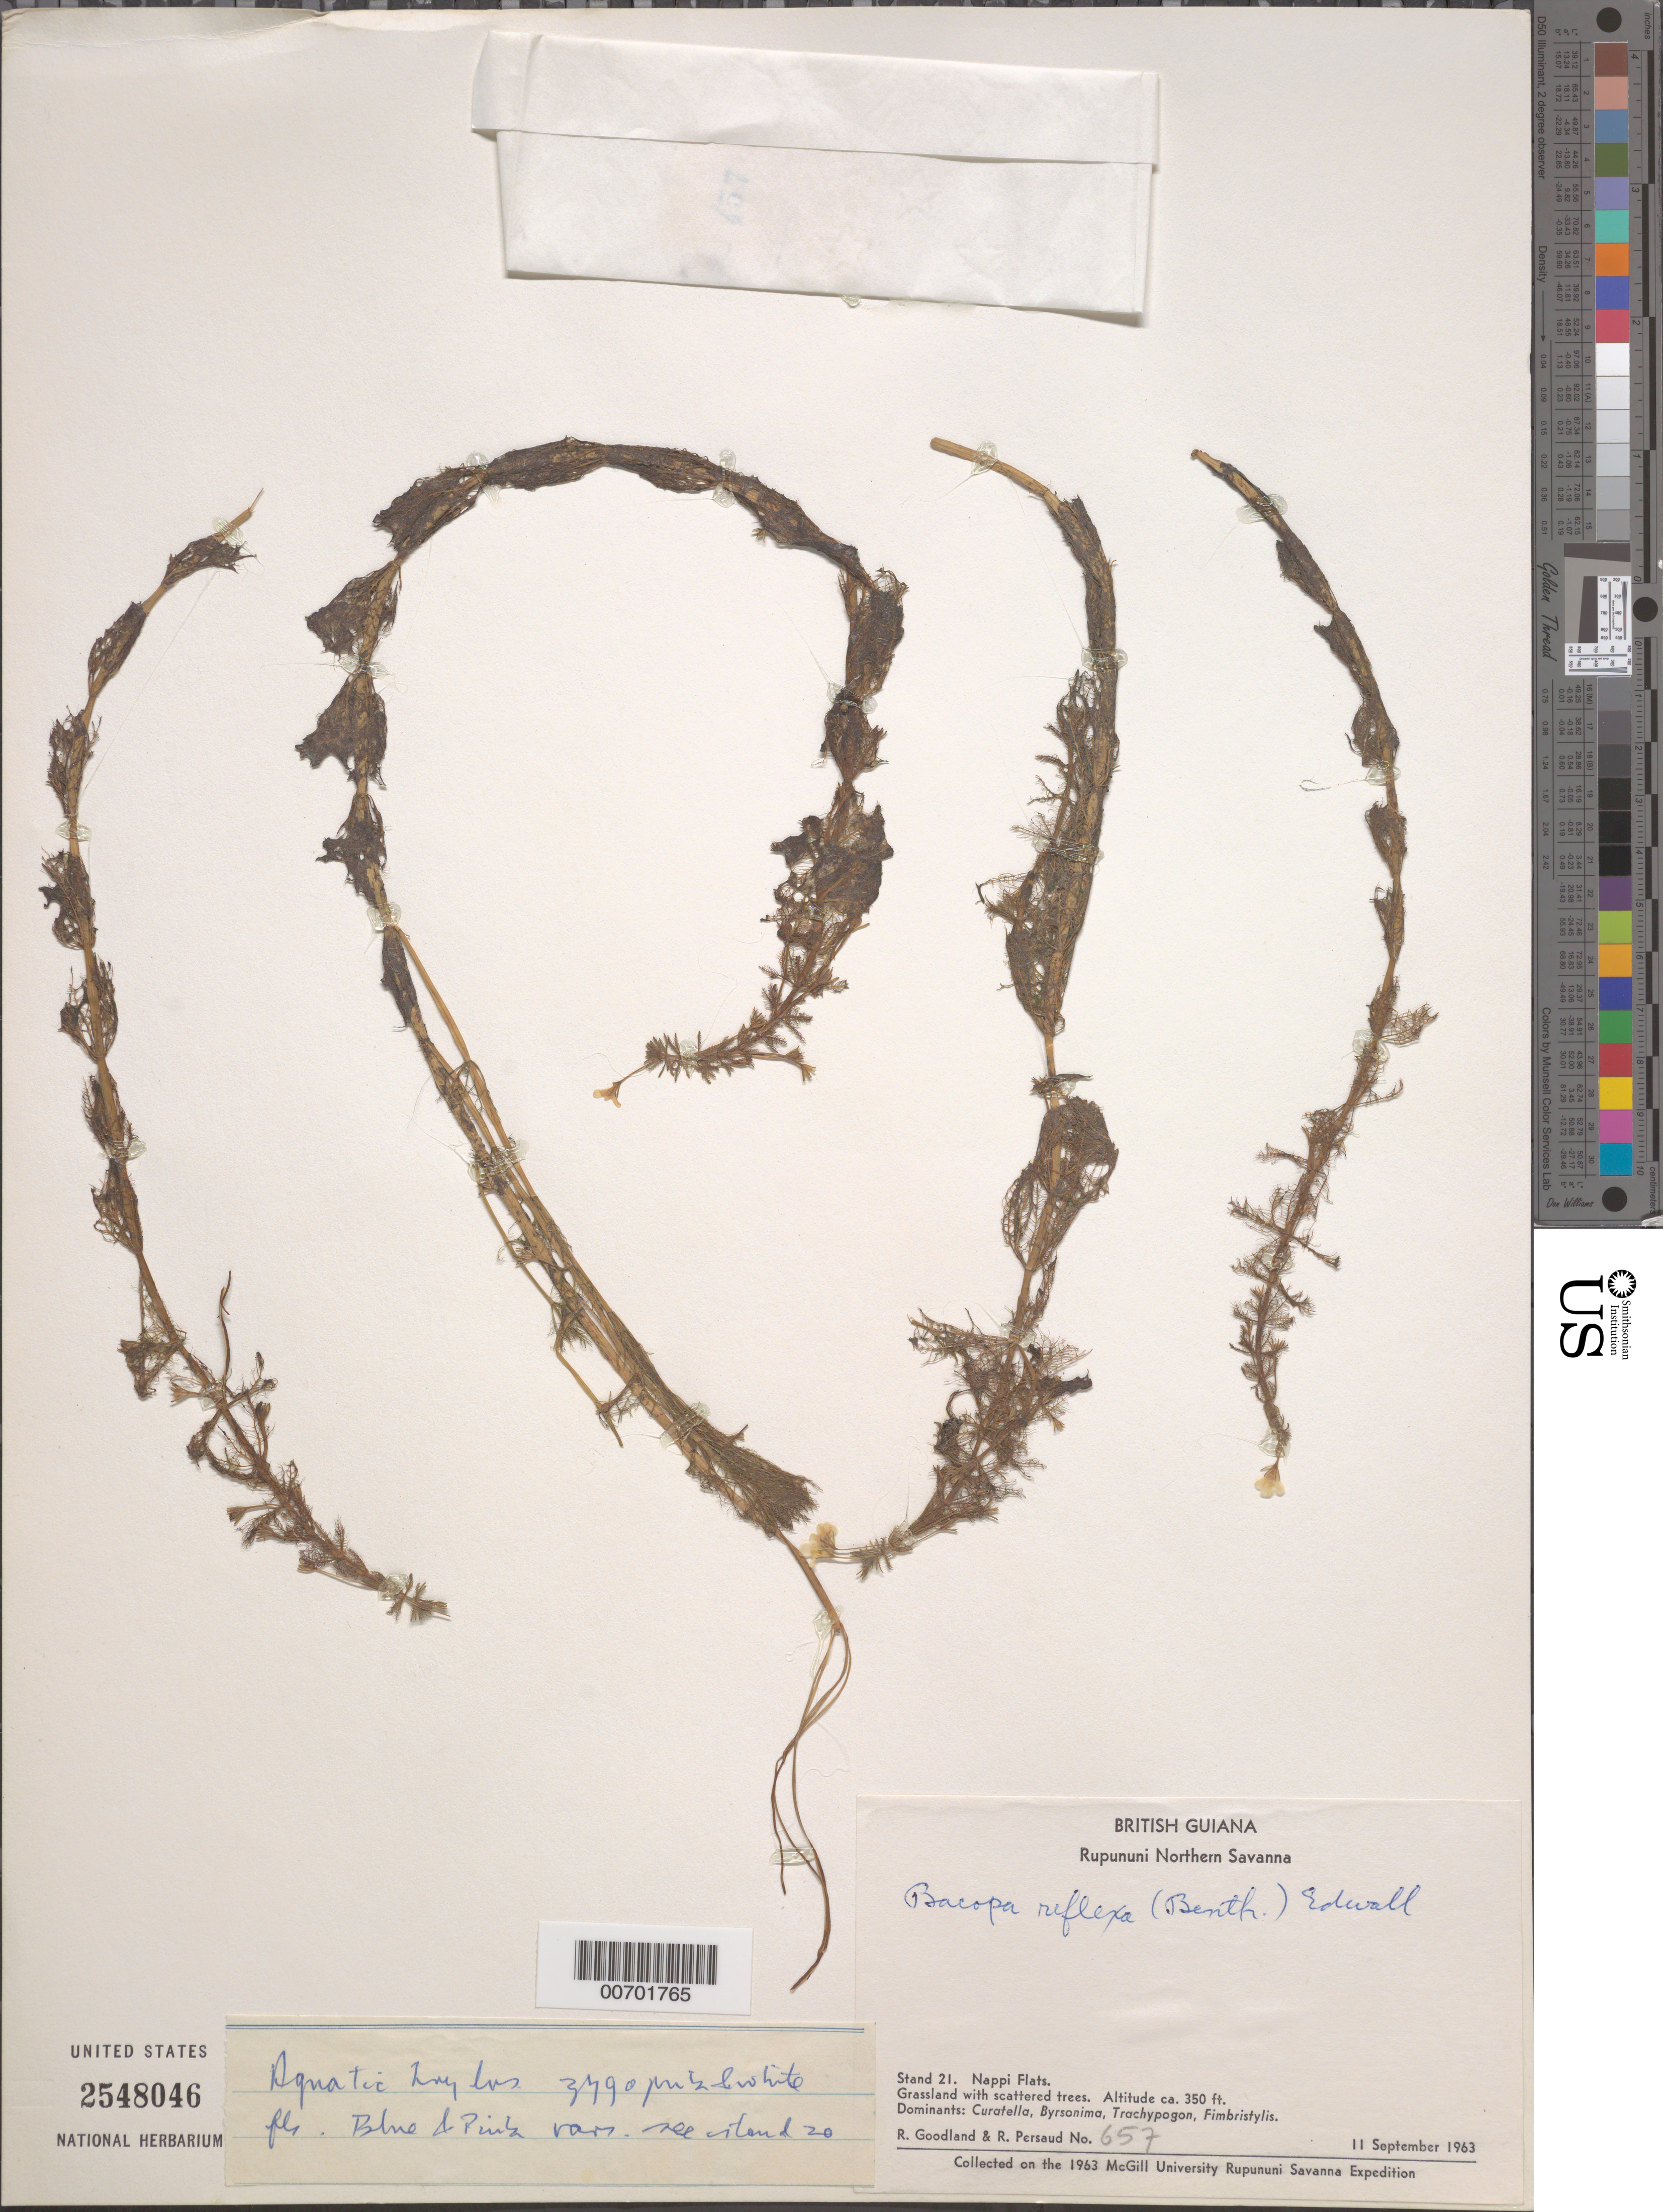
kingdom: Plantae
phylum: Tracheophyta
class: Magnoliopsida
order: Lamiales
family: Plantaginaceae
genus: Bacopa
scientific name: Bacopa reflexa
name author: (Benth.) Edwall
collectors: R. Goodland & R. Persaud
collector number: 657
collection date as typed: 11-Sep-63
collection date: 1963-09-11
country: Guyana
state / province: U. Takutu-U. Essequibo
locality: Rupununi Northern Savanna, Nappi Flats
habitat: Grassland with scattered trees. Dominants: Curatella, Byrsonima, Trachypogon, Fimbristylis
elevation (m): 107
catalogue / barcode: US 2548046